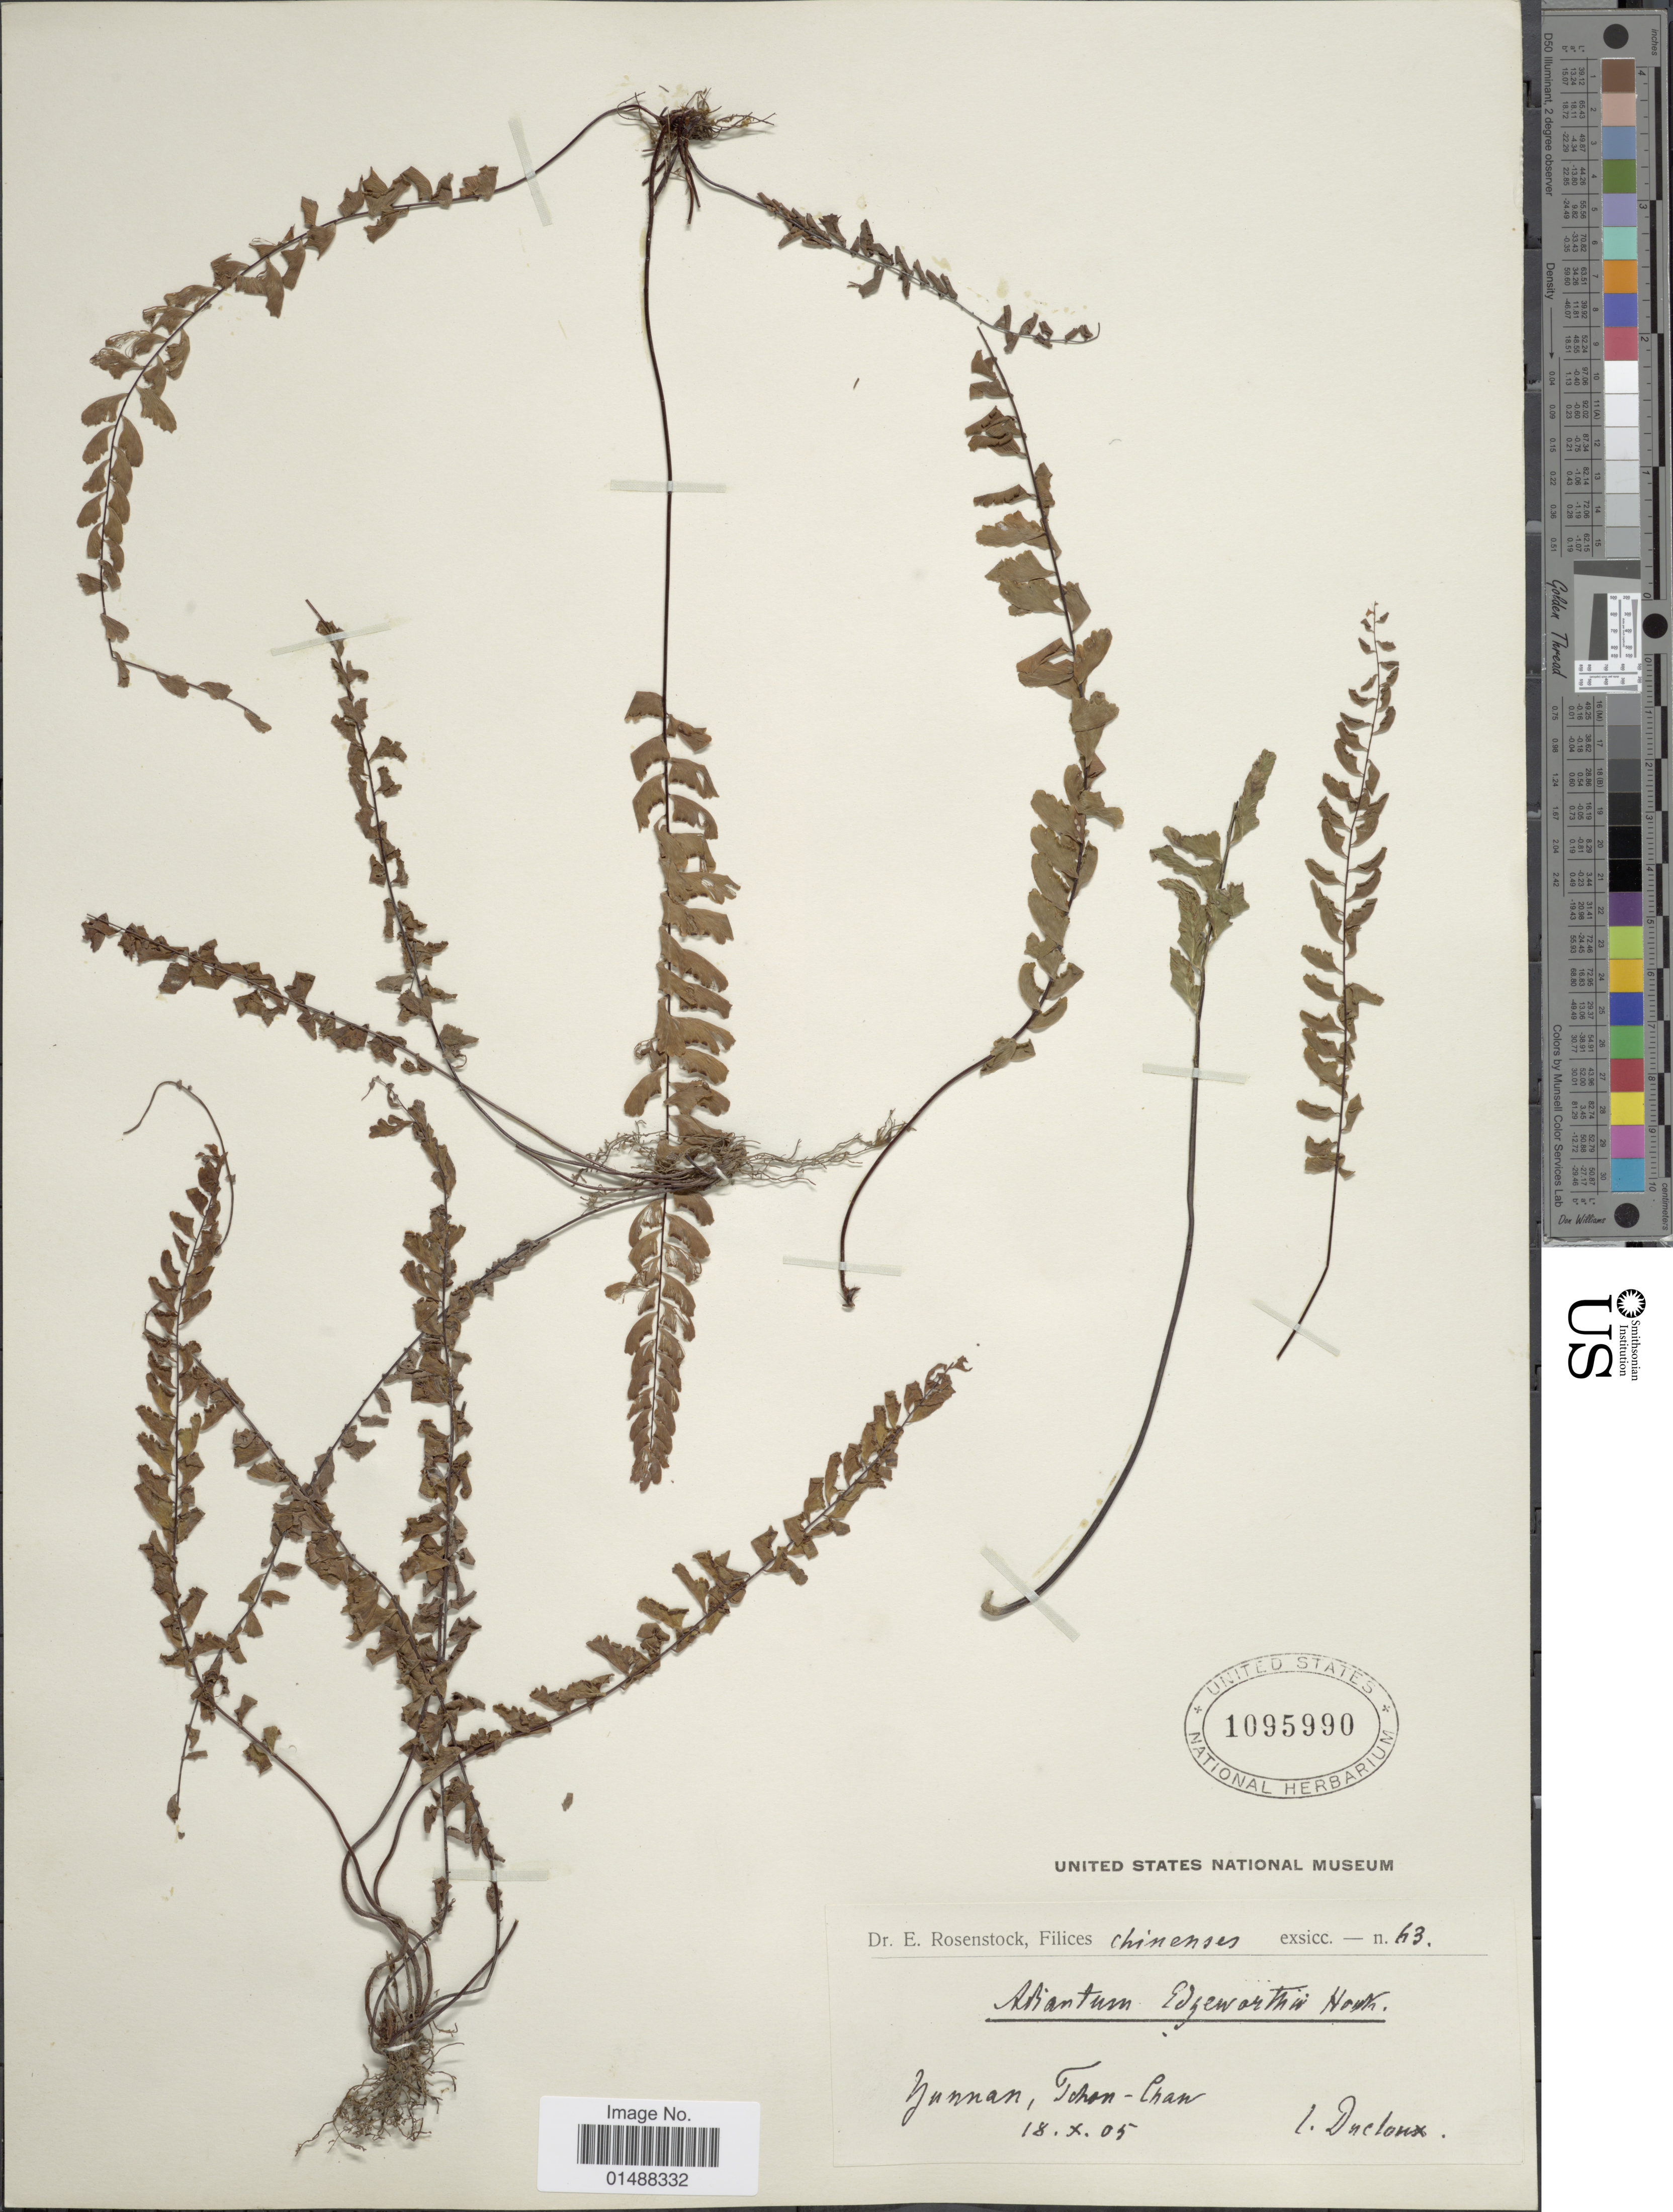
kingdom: Plantae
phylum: Tracheophyta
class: Polypodiopsida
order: Polypodiales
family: Pteridaceae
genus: Adiantum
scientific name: Adiantum edgeworthii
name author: Hook.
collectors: -. Ducloux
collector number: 63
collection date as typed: Transcribed d/m/y: 18/10/5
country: China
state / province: Yunnan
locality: Chinenses, Yunnan, Tohan-Chan. [interpreted]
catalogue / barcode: US 1095990